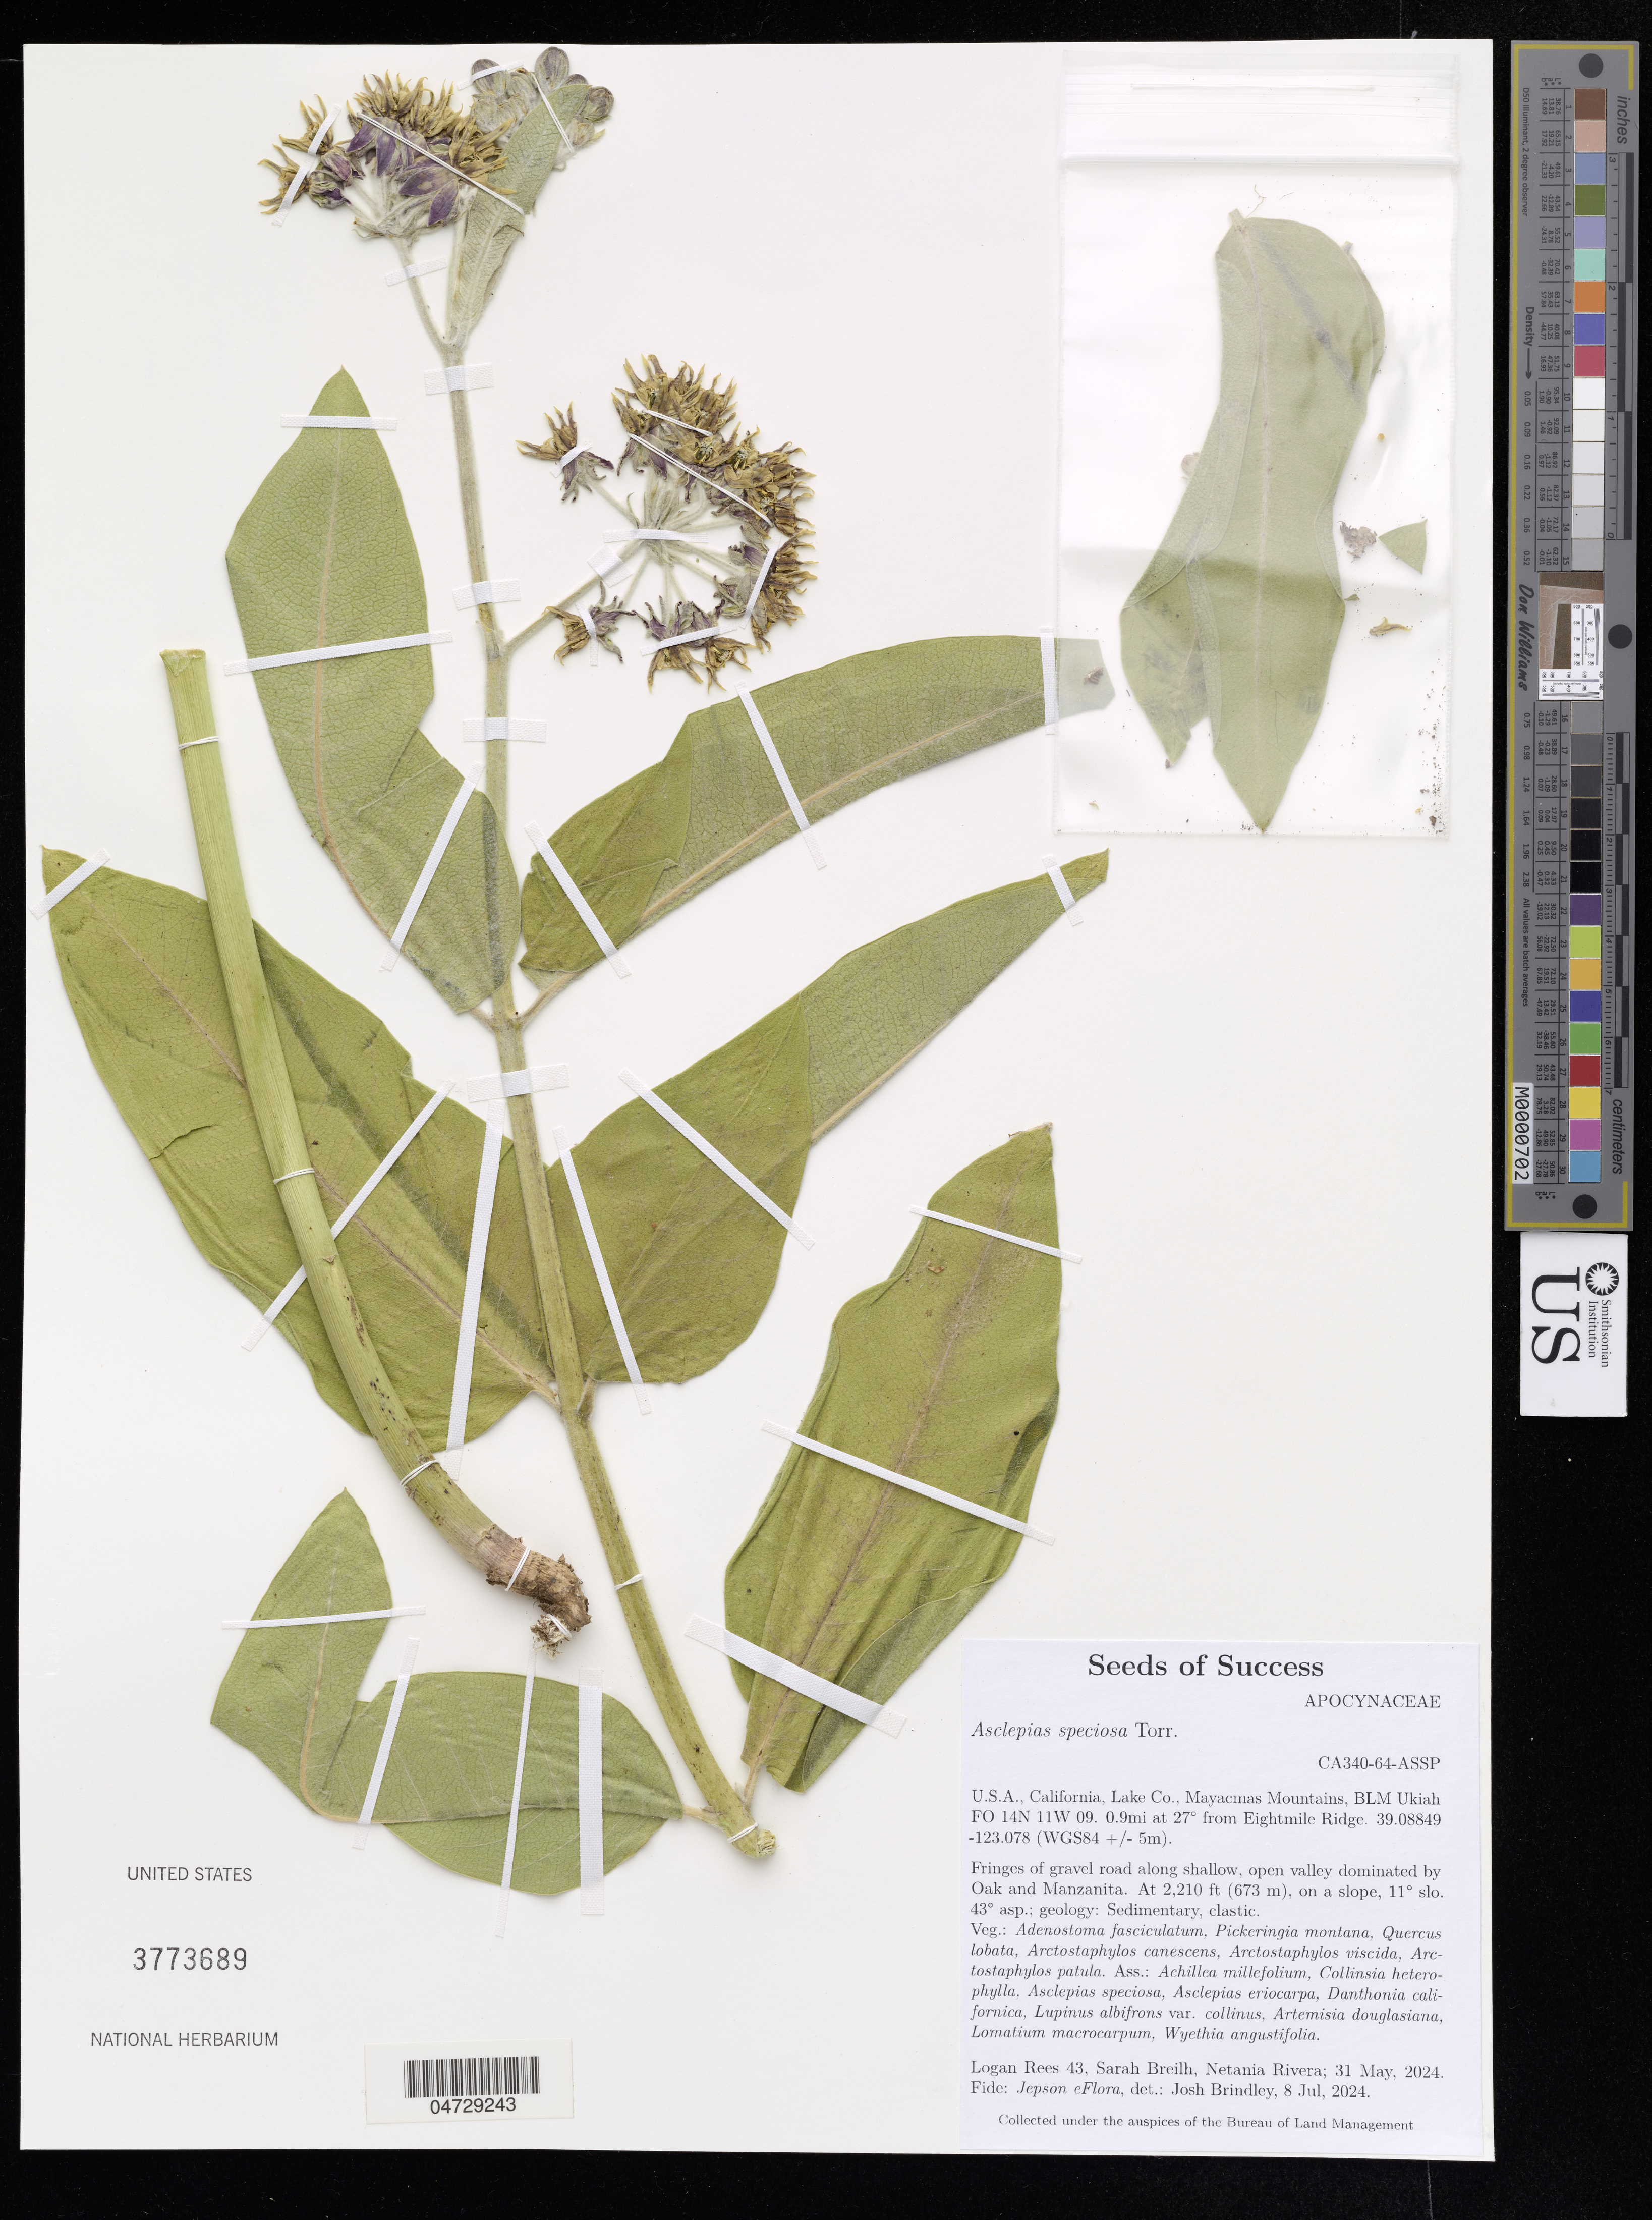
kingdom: Plantae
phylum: Tracheophyta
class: Magnoliopsida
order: Gentianales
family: Apocynaceae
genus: Asclepias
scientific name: Asclepias speciosa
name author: Torr.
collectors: L. Reese, S. Breilh & N. Rivera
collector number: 43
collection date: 2024-05-31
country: United States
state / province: California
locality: Lake Co., Mayacmas Mountains, BLM Ukiah FO 14N 11W 09. 0.9mi at 27° from Eightmile Ridge.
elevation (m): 674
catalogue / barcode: US 3773689